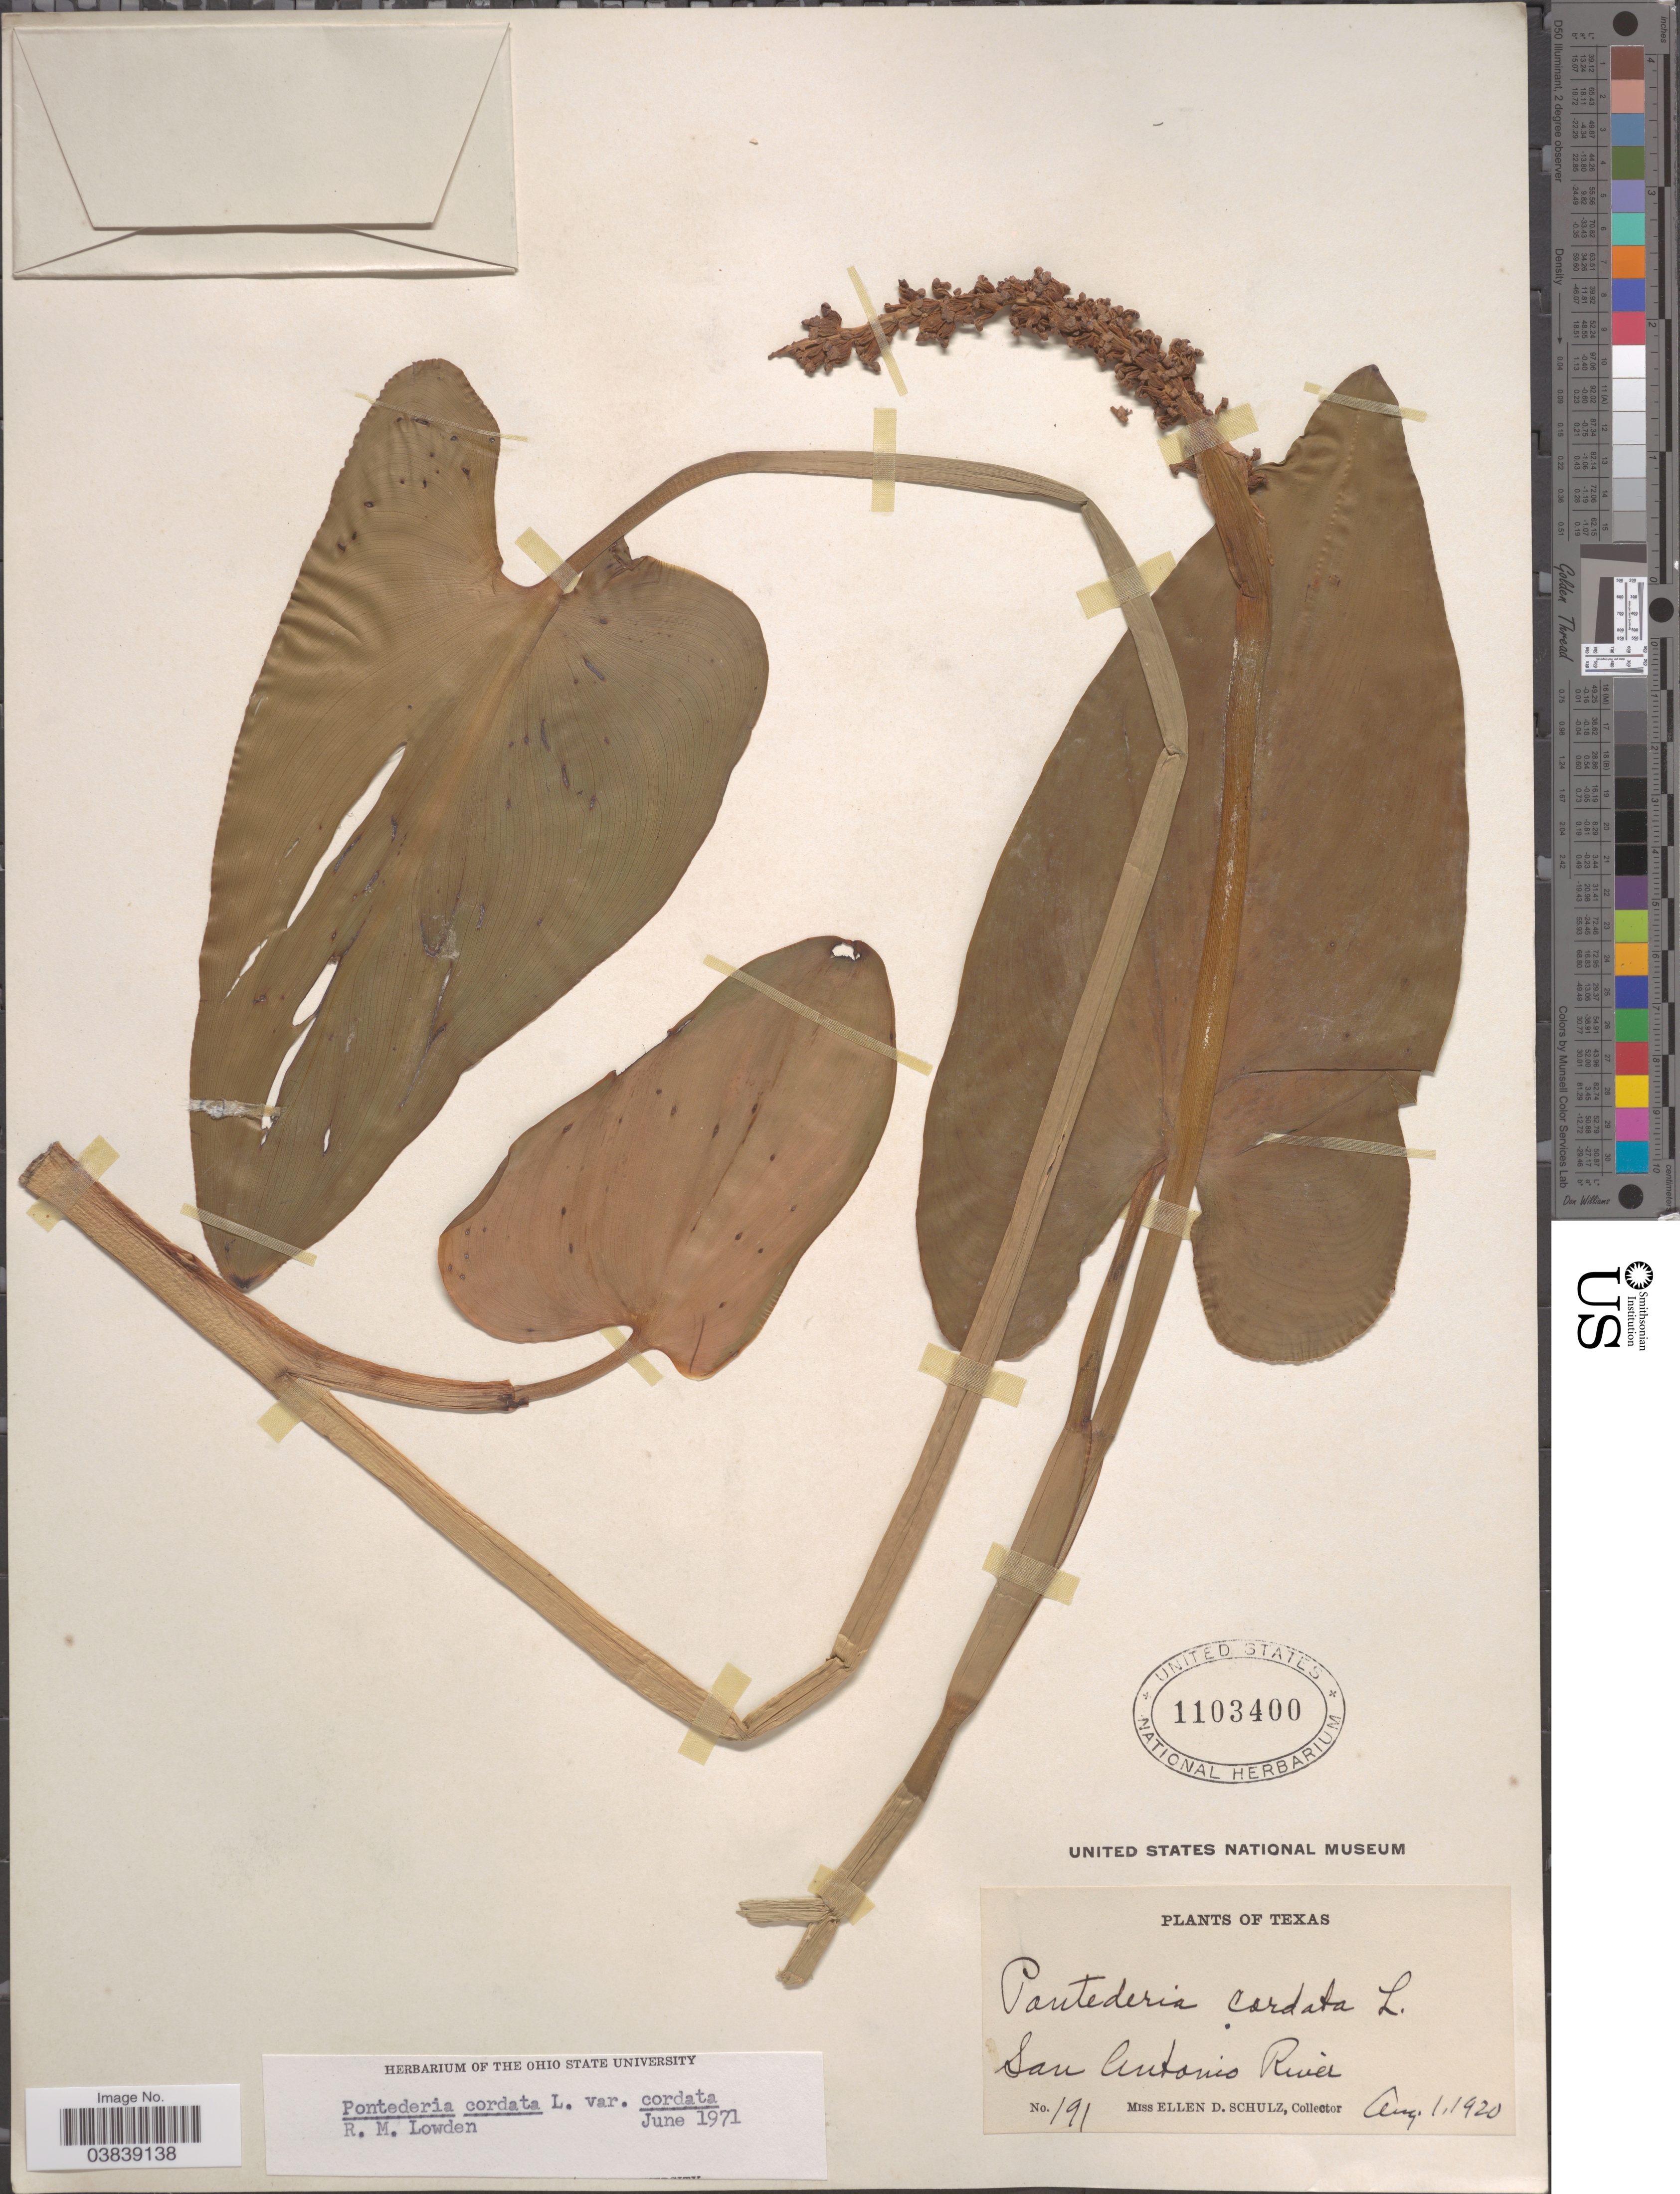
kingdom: Plantae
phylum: Tracheophyta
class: Liliopsida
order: Commelinales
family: Pontederiaceae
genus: Pontederia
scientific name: Pontederia cordata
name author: L.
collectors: E. D. Schulz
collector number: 191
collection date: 1920-08-01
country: United States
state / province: Texas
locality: San Antonio River.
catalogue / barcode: US 1103400